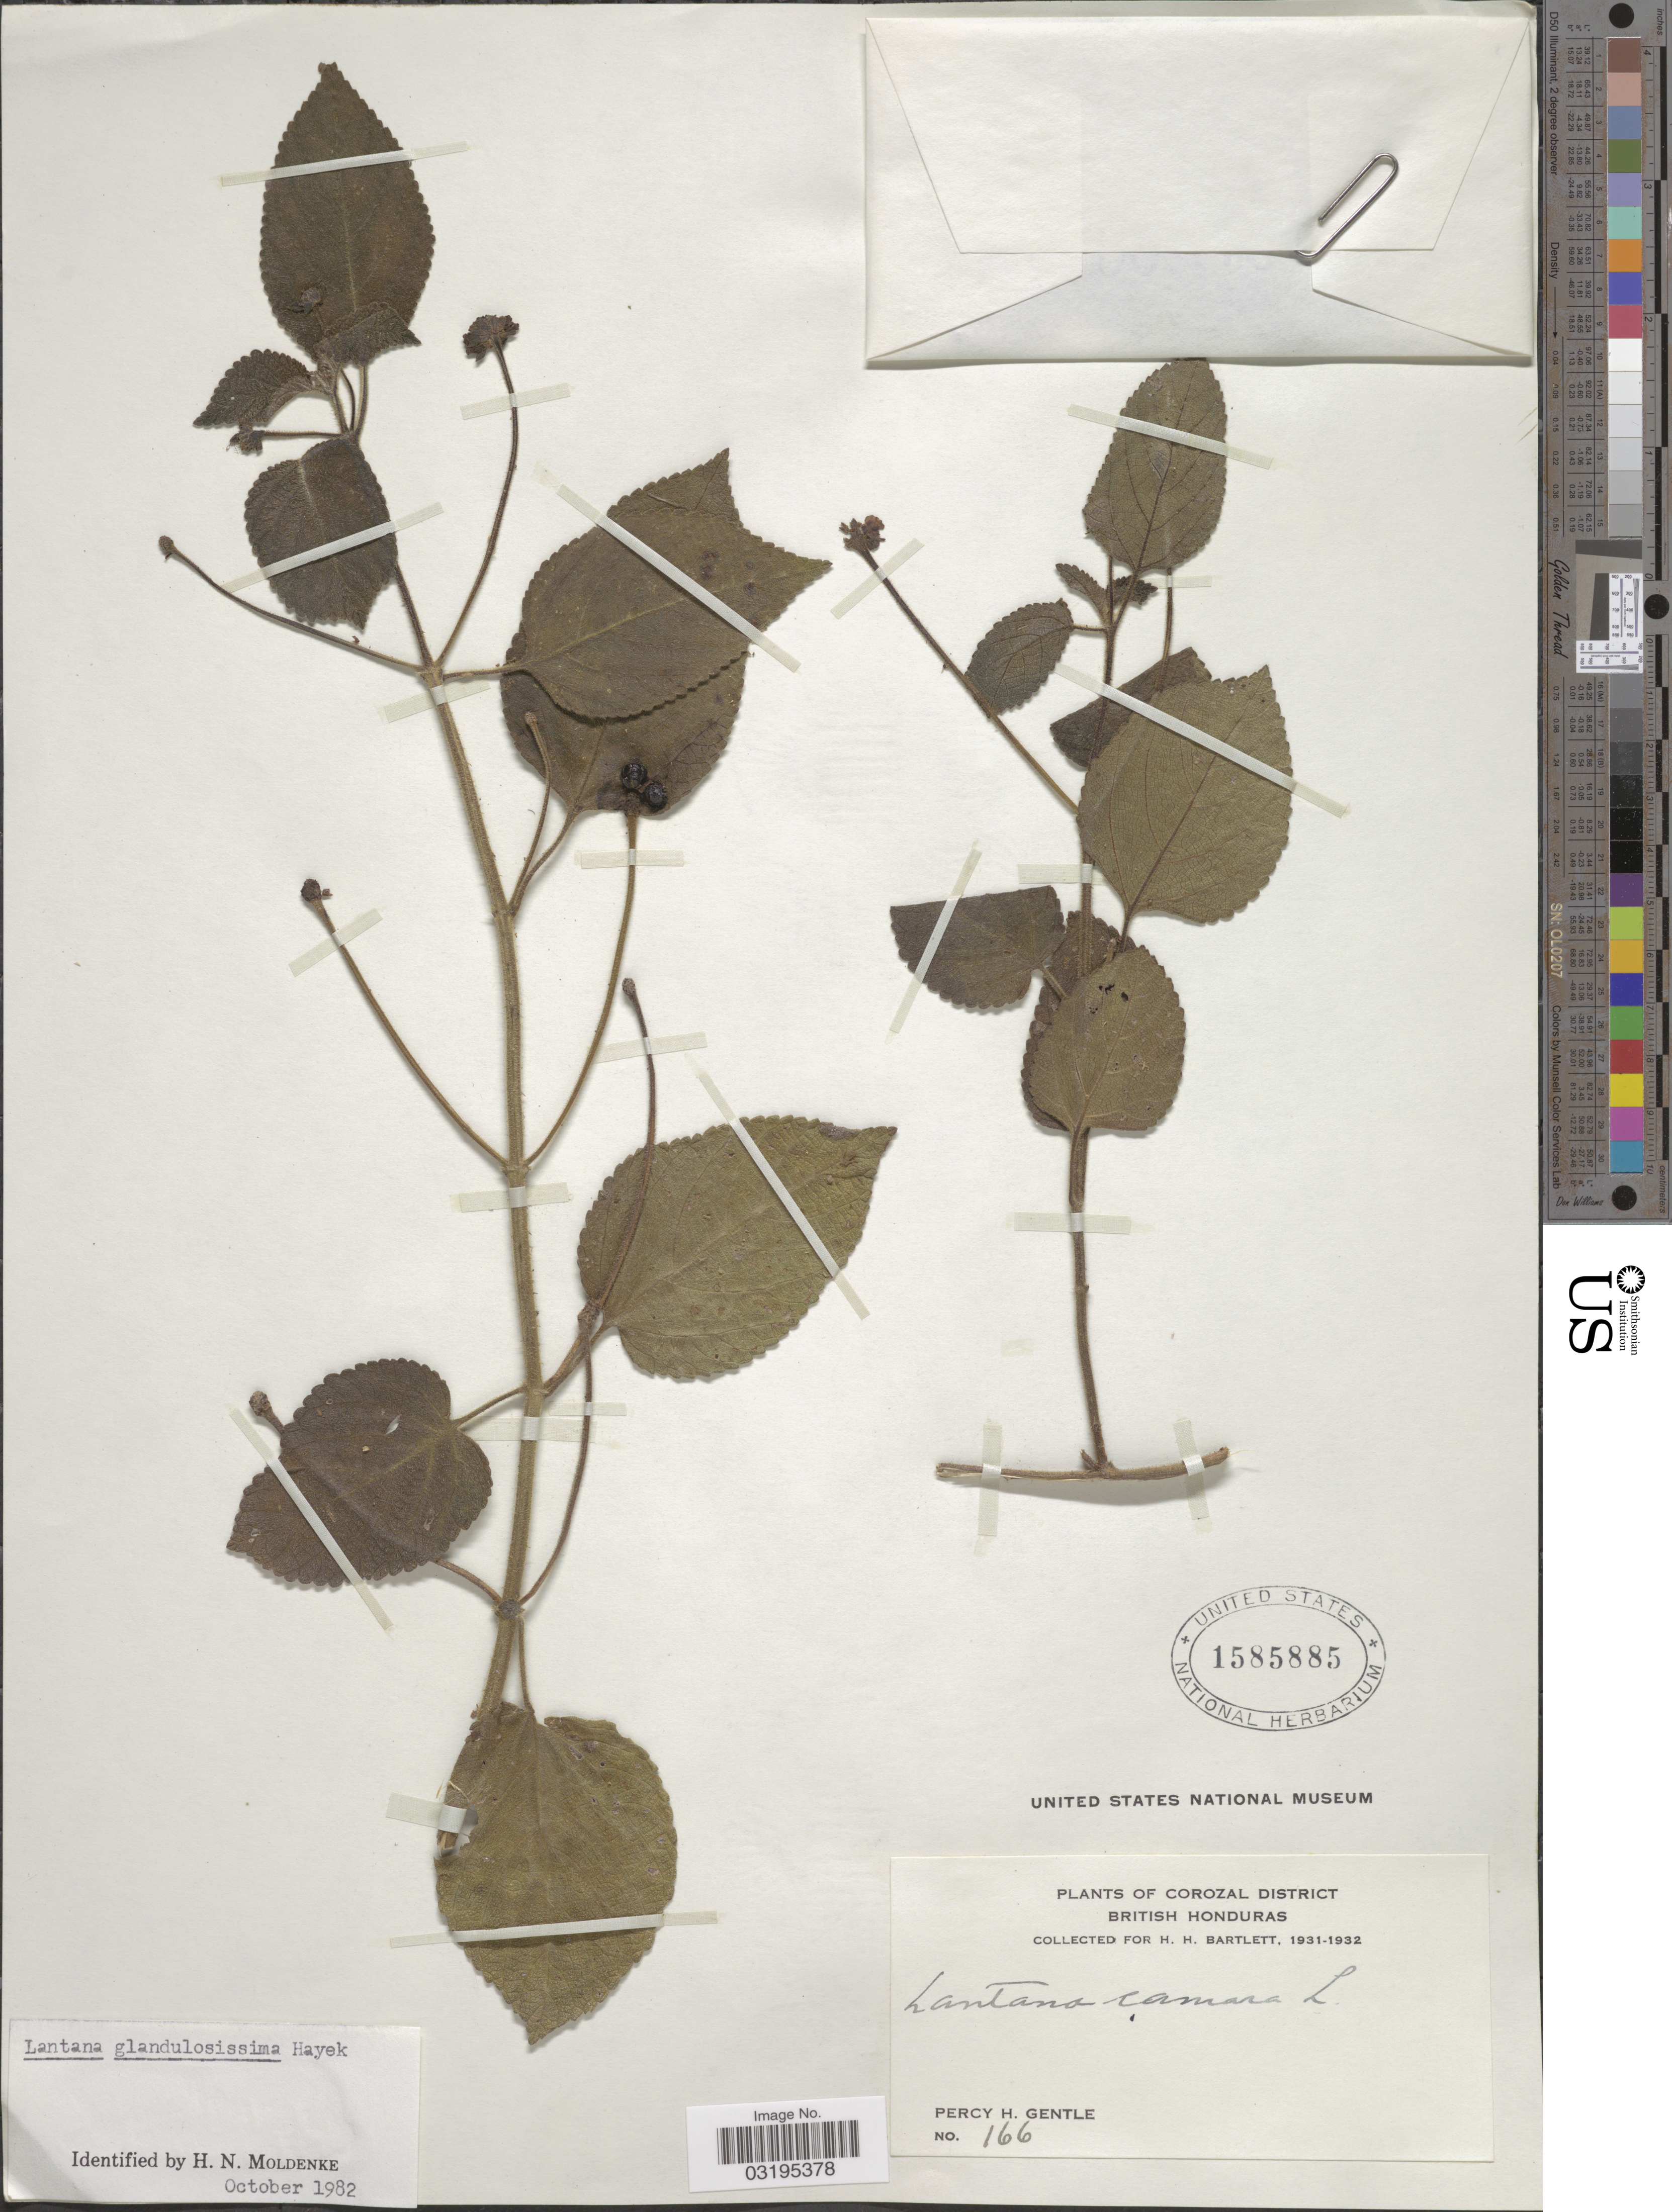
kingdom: Plantae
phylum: Tracheophyta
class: Magnoliopsida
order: Lamiales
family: Verbenaceae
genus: Lantana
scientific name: Lantana glandulosissima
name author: Hayek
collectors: P. H. Gentle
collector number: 166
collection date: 1931/1932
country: Belize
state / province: Corozal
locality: British Honduras.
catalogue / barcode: US 1585885